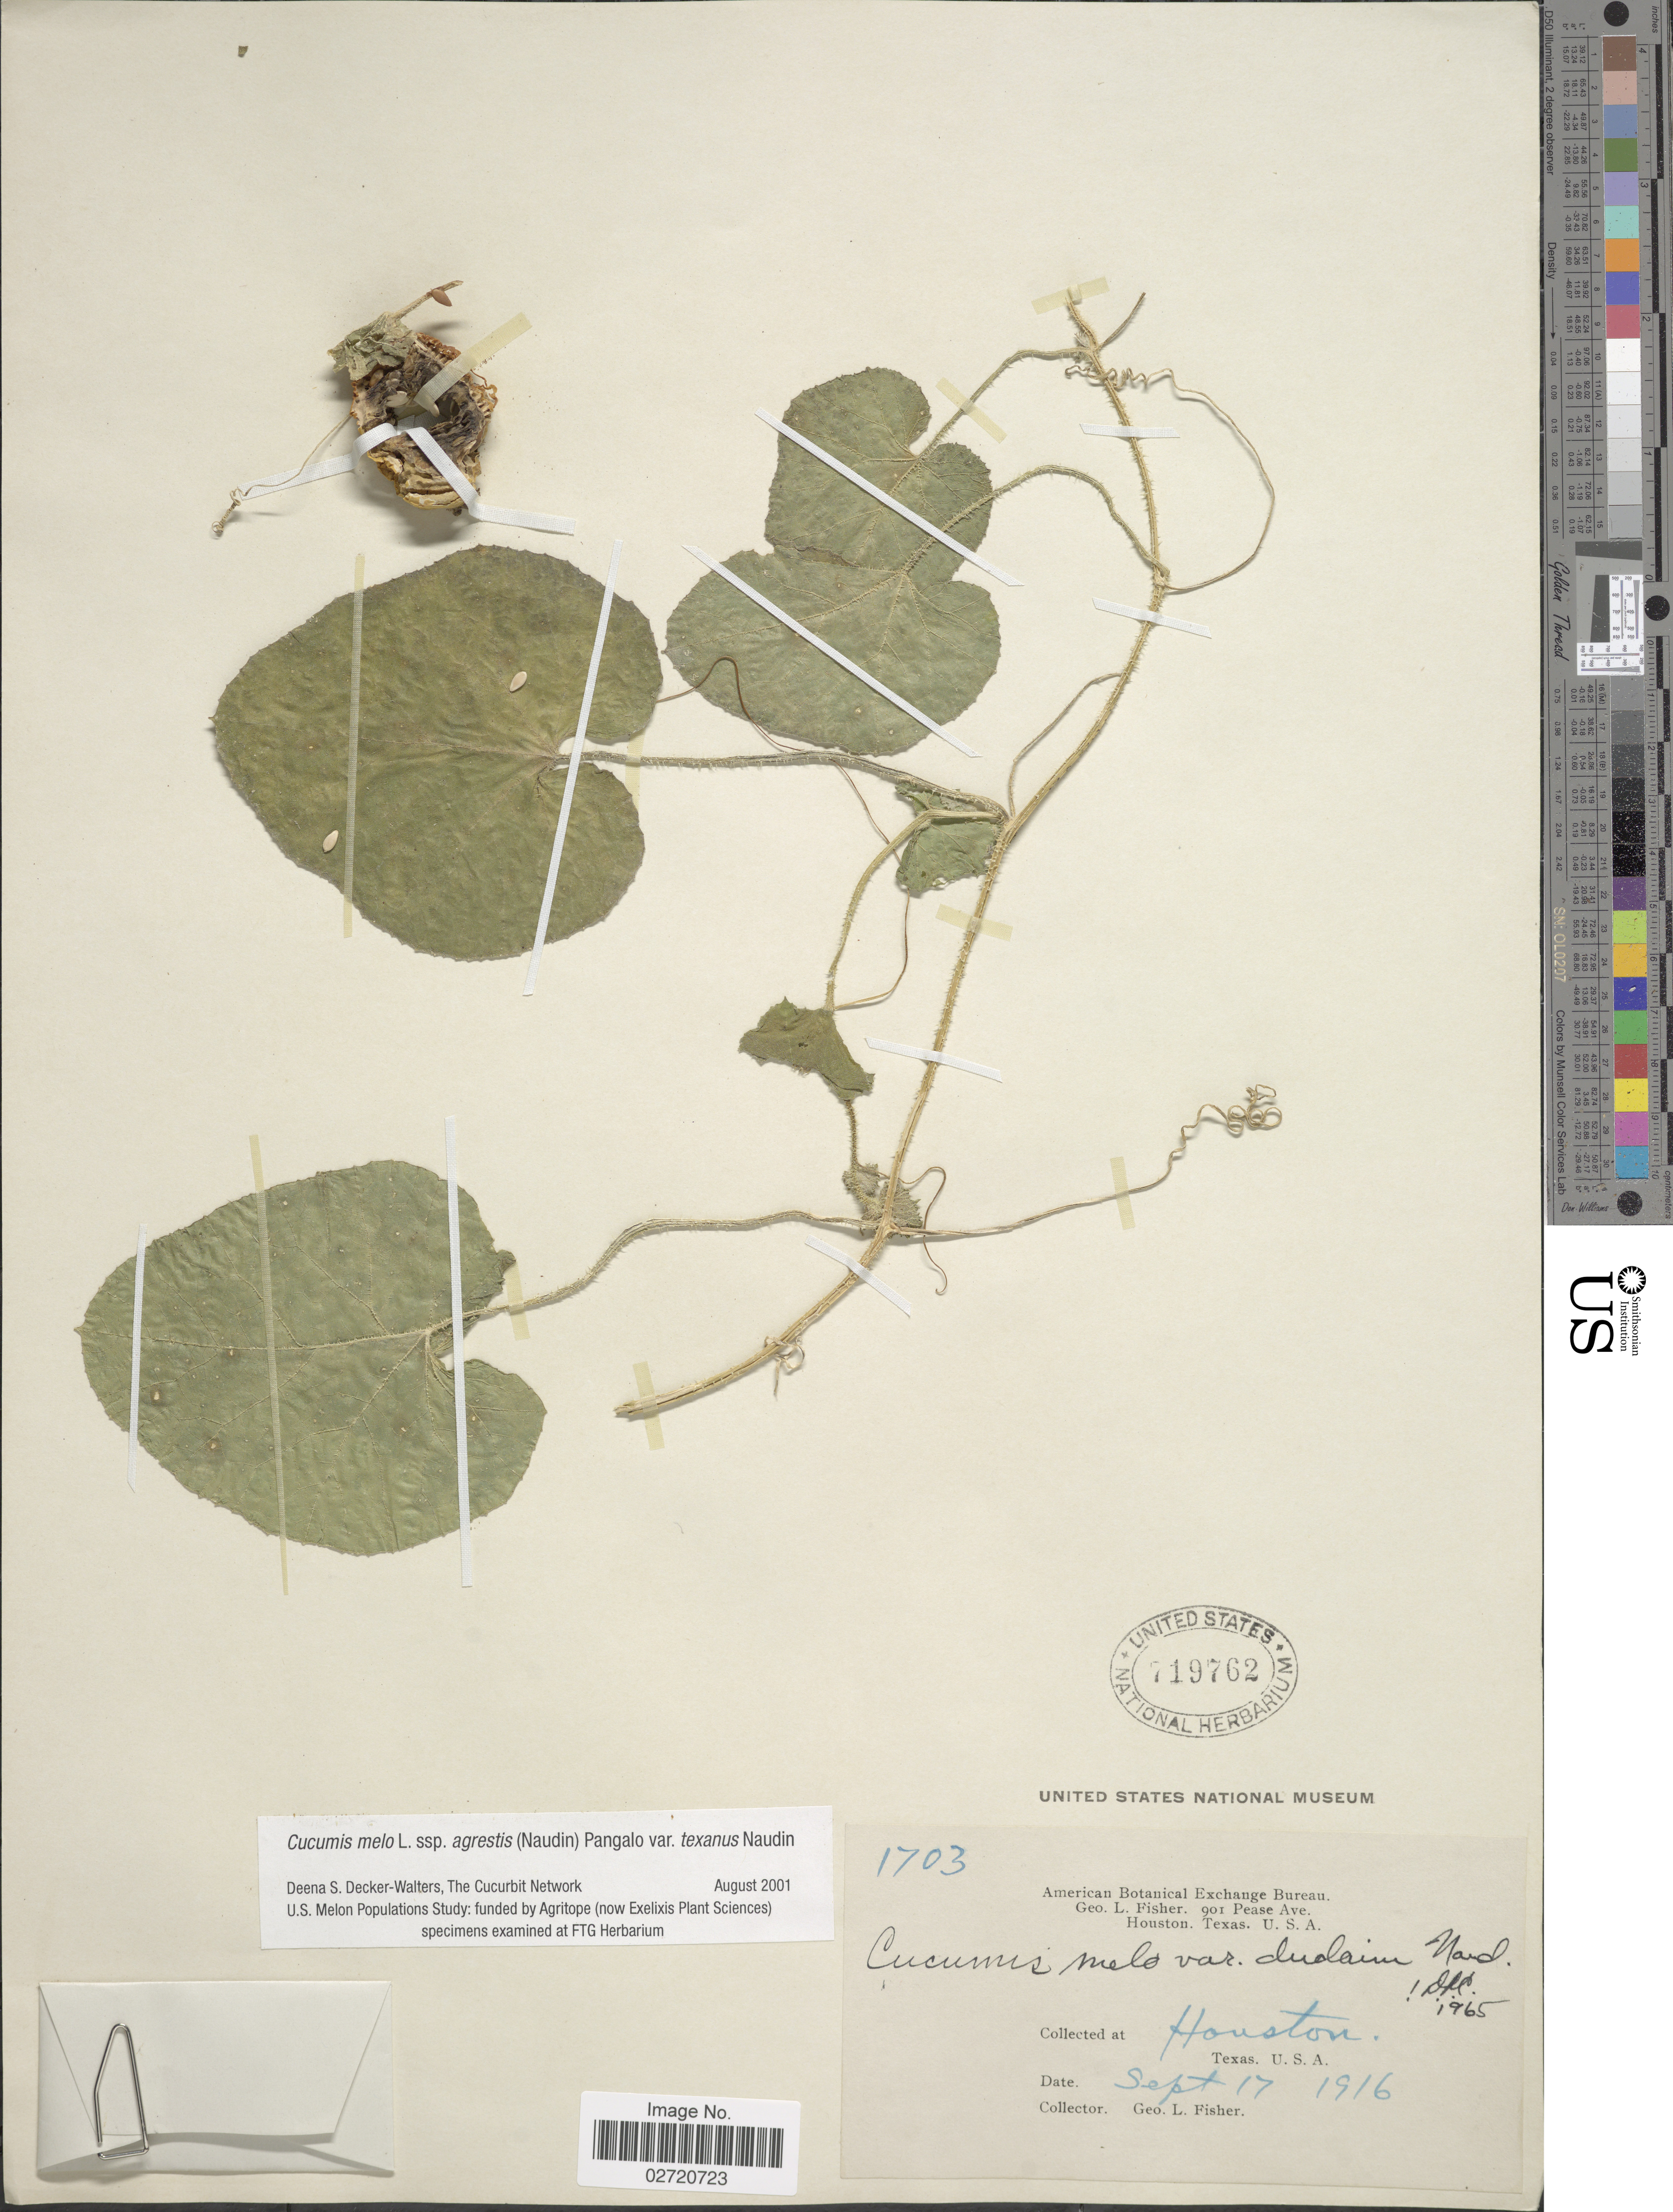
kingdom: Plantae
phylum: Tracheophyta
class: Magnoliopsida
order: Cucurbitales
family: Cucurbitaceae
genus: Cucumis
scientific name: Cucumis melo var. texanus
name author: Naudin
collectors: G. L. Fisher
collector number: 1703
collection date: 1916-09-17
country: United States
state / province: Texas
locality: Houston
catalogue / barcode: US 719762